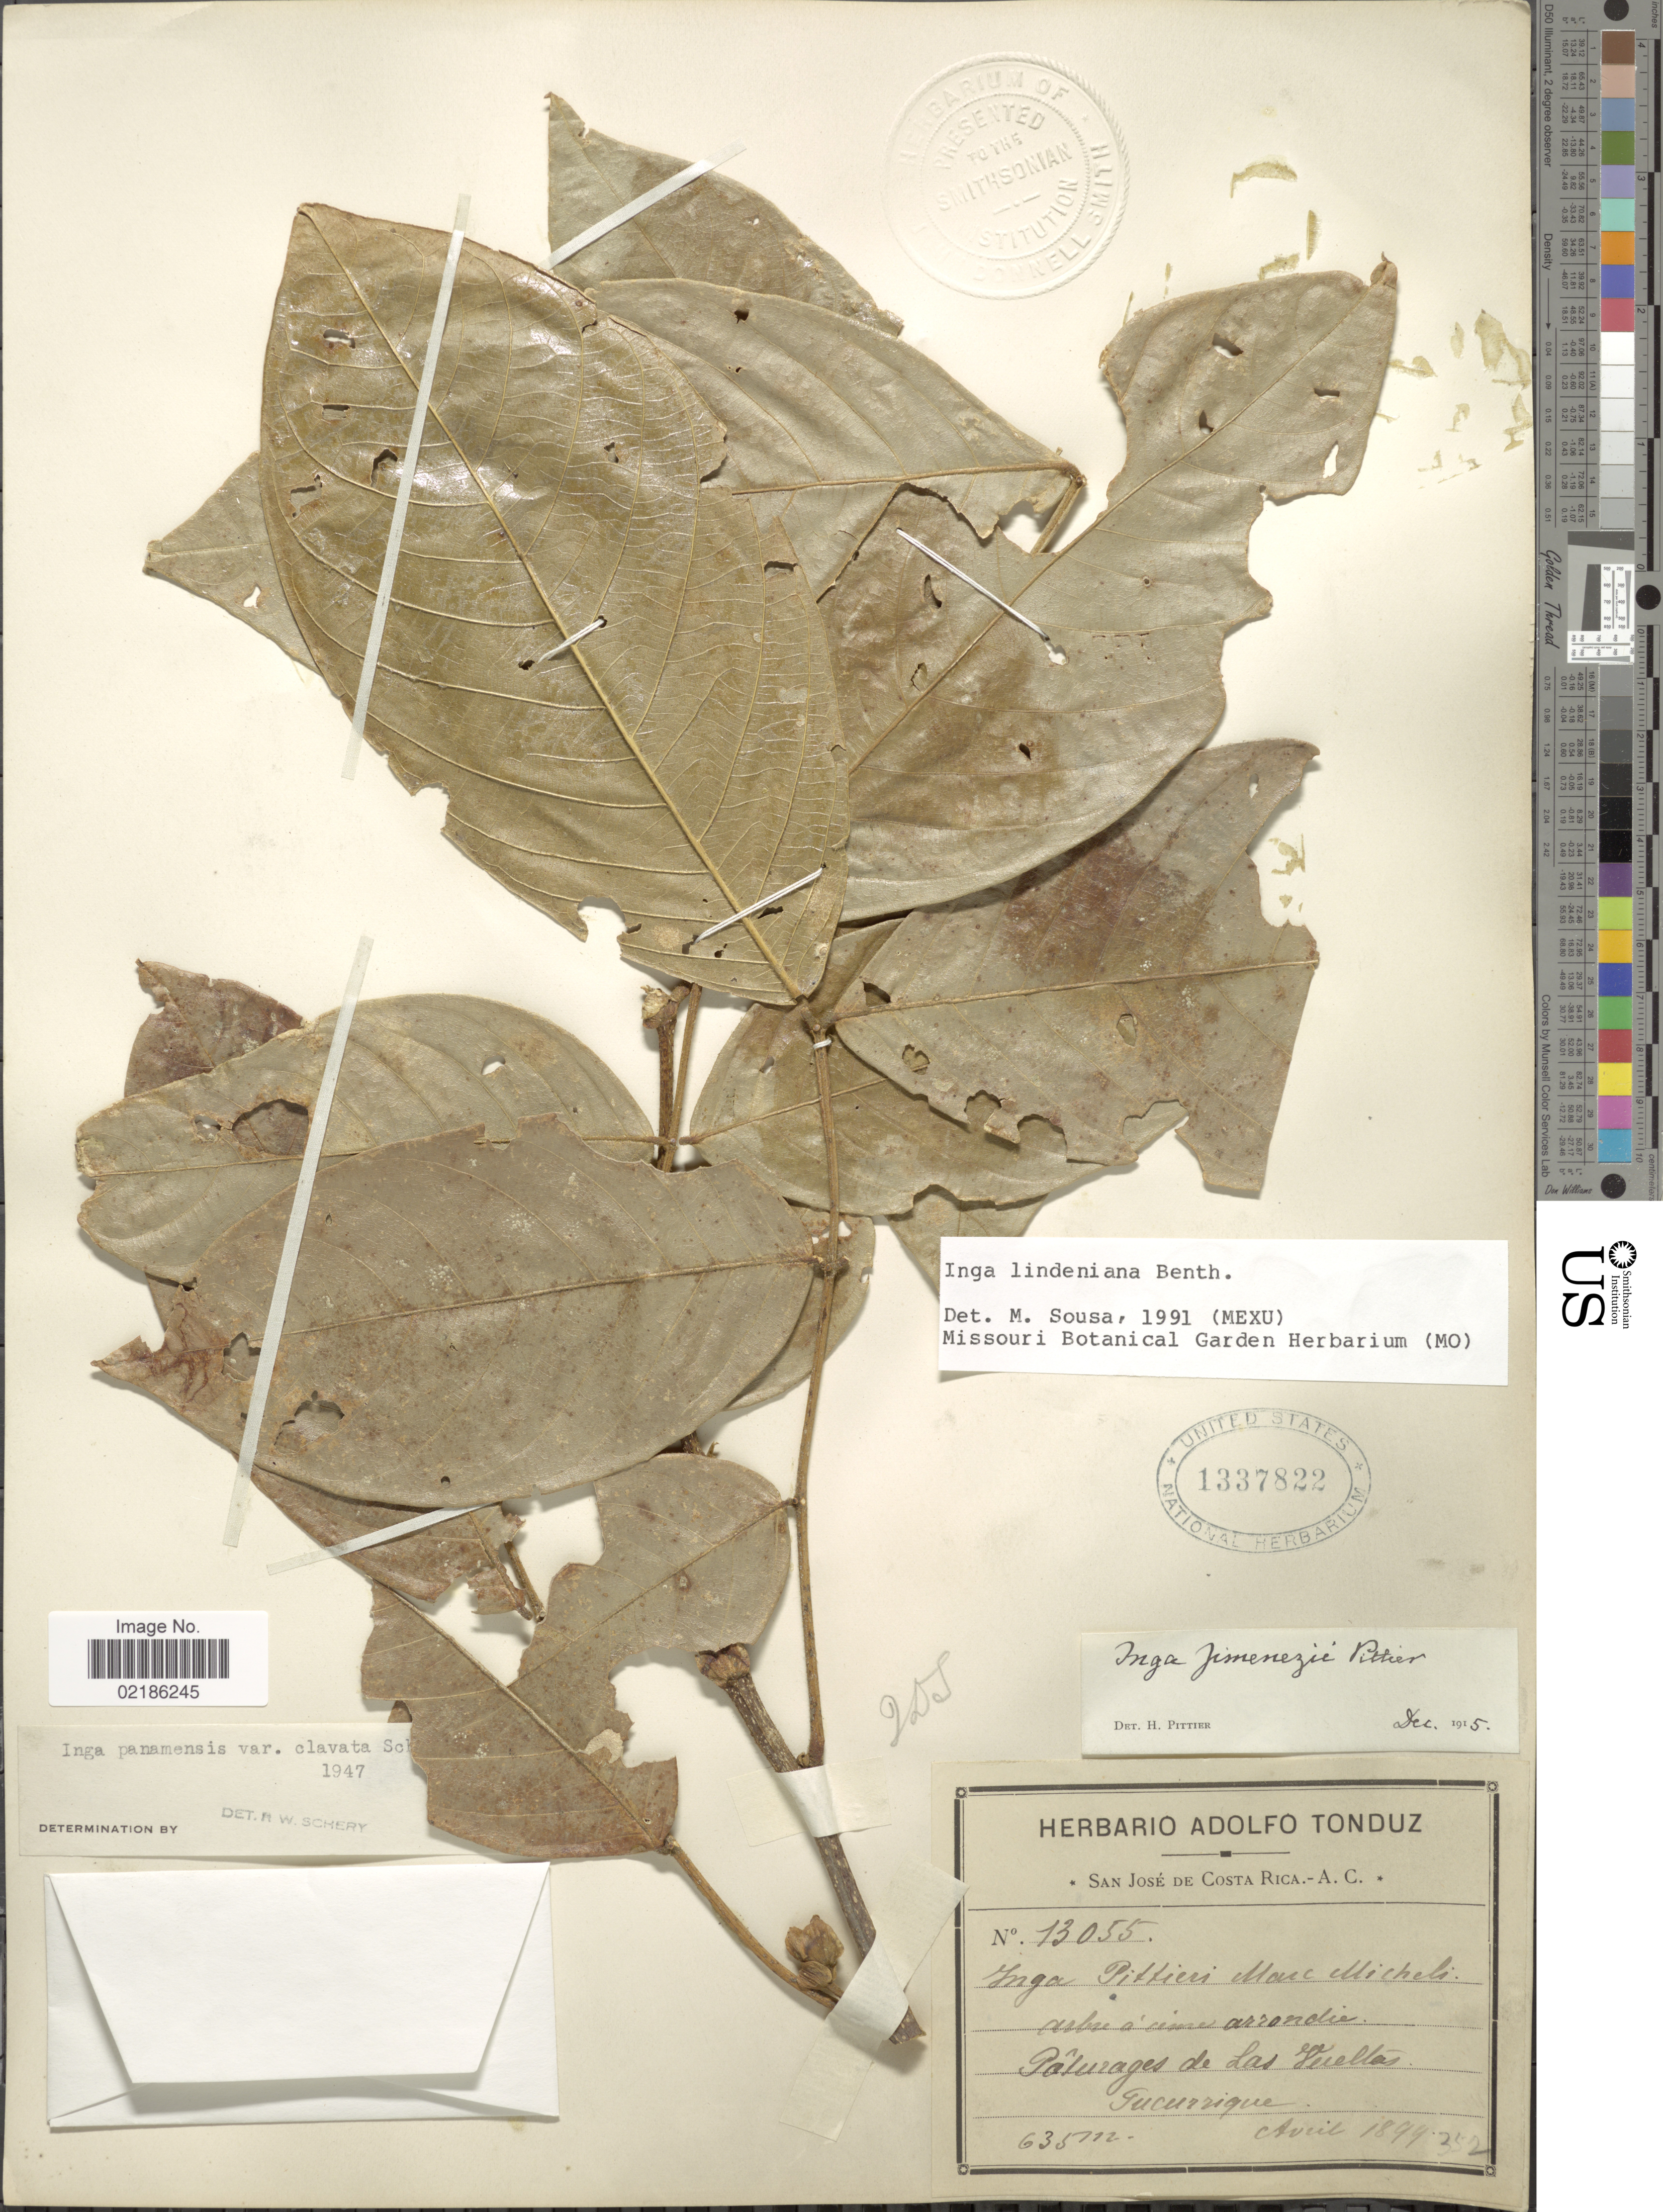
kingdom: Plantae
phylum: Tracheophyta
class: Magnoliopsida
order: Fabales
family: Fabaceae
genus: Inga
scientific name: Inga lindeniana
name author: Benth.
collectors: ex Herb. Adolfo Tonduz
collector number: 13055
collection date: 1899-04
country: Costa Rica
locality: Paturages de Las Vueltas, Tucurrique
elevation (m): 635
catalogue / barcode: US 1337822